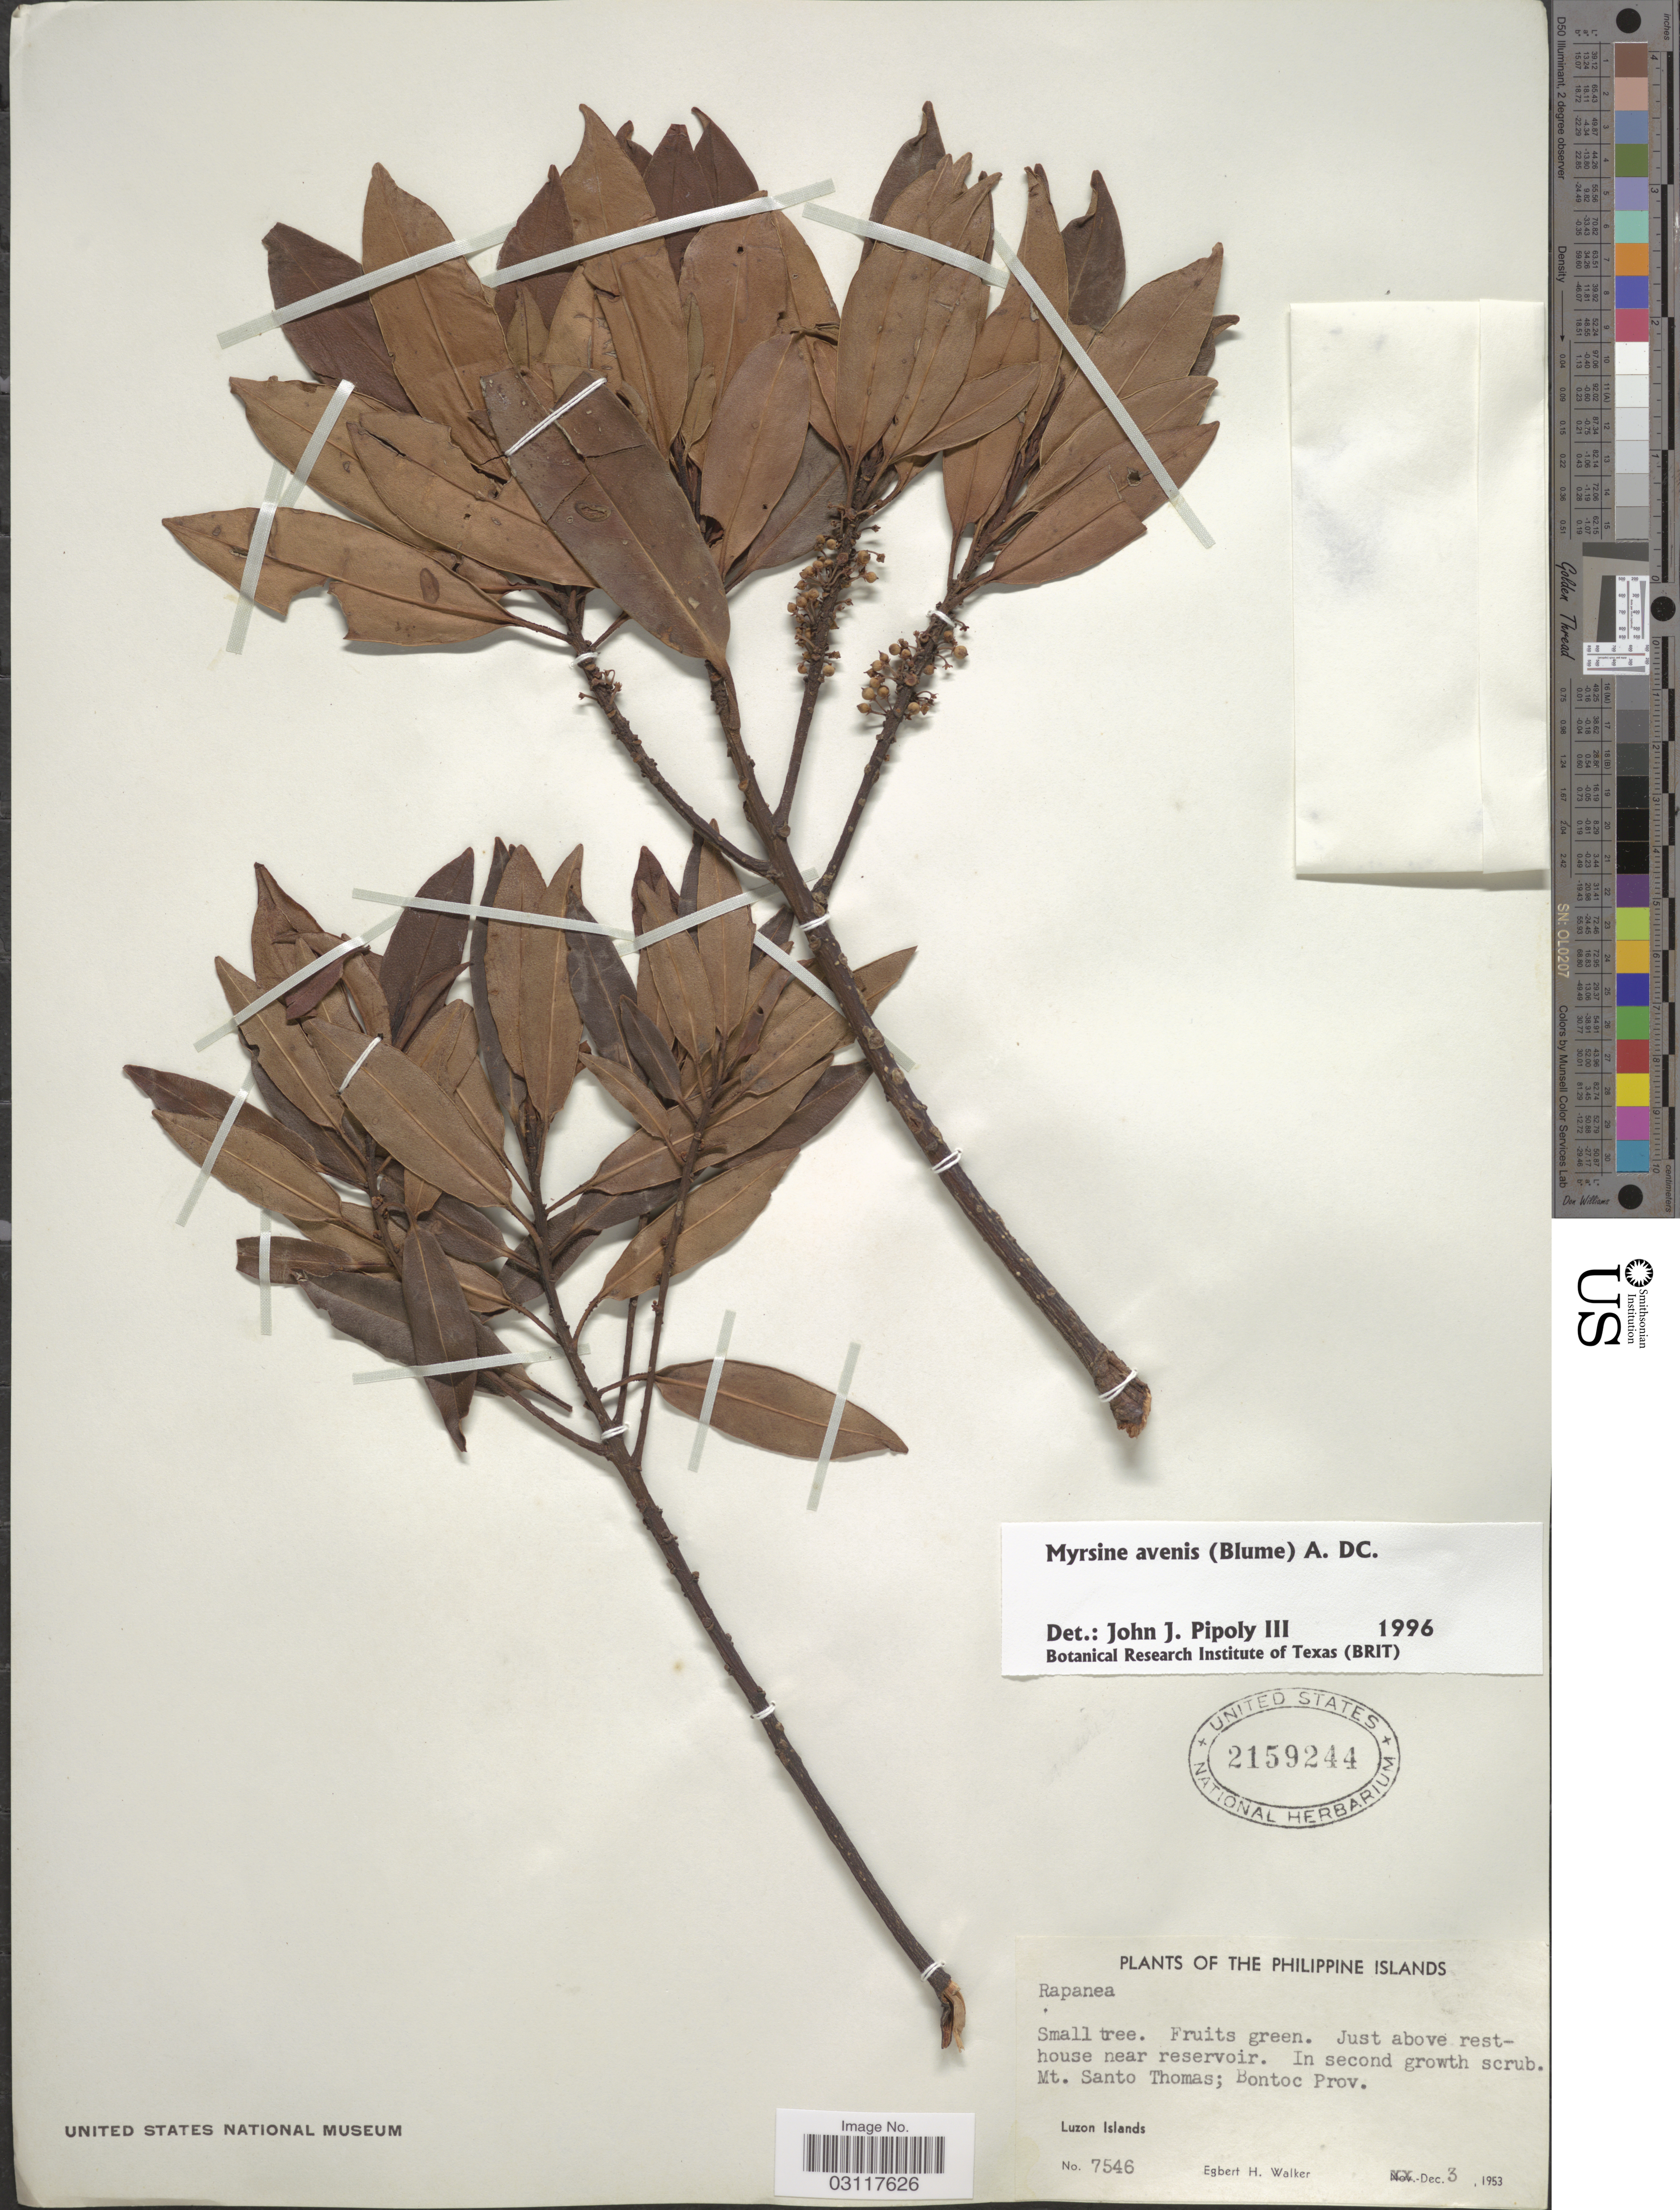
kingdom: Plantae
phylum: Tracheophyta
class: Magnoliopsida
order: Ericales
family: Primulaceae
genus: Myrsine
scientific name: Myrsine avenis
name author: A. DC.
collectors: E. H. Walker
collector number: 7546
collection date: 1953-12-03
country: Philippines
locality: Mt. Santo Thomas; Bontoc Prov., Luzon Islands.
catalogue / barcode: US 2159244